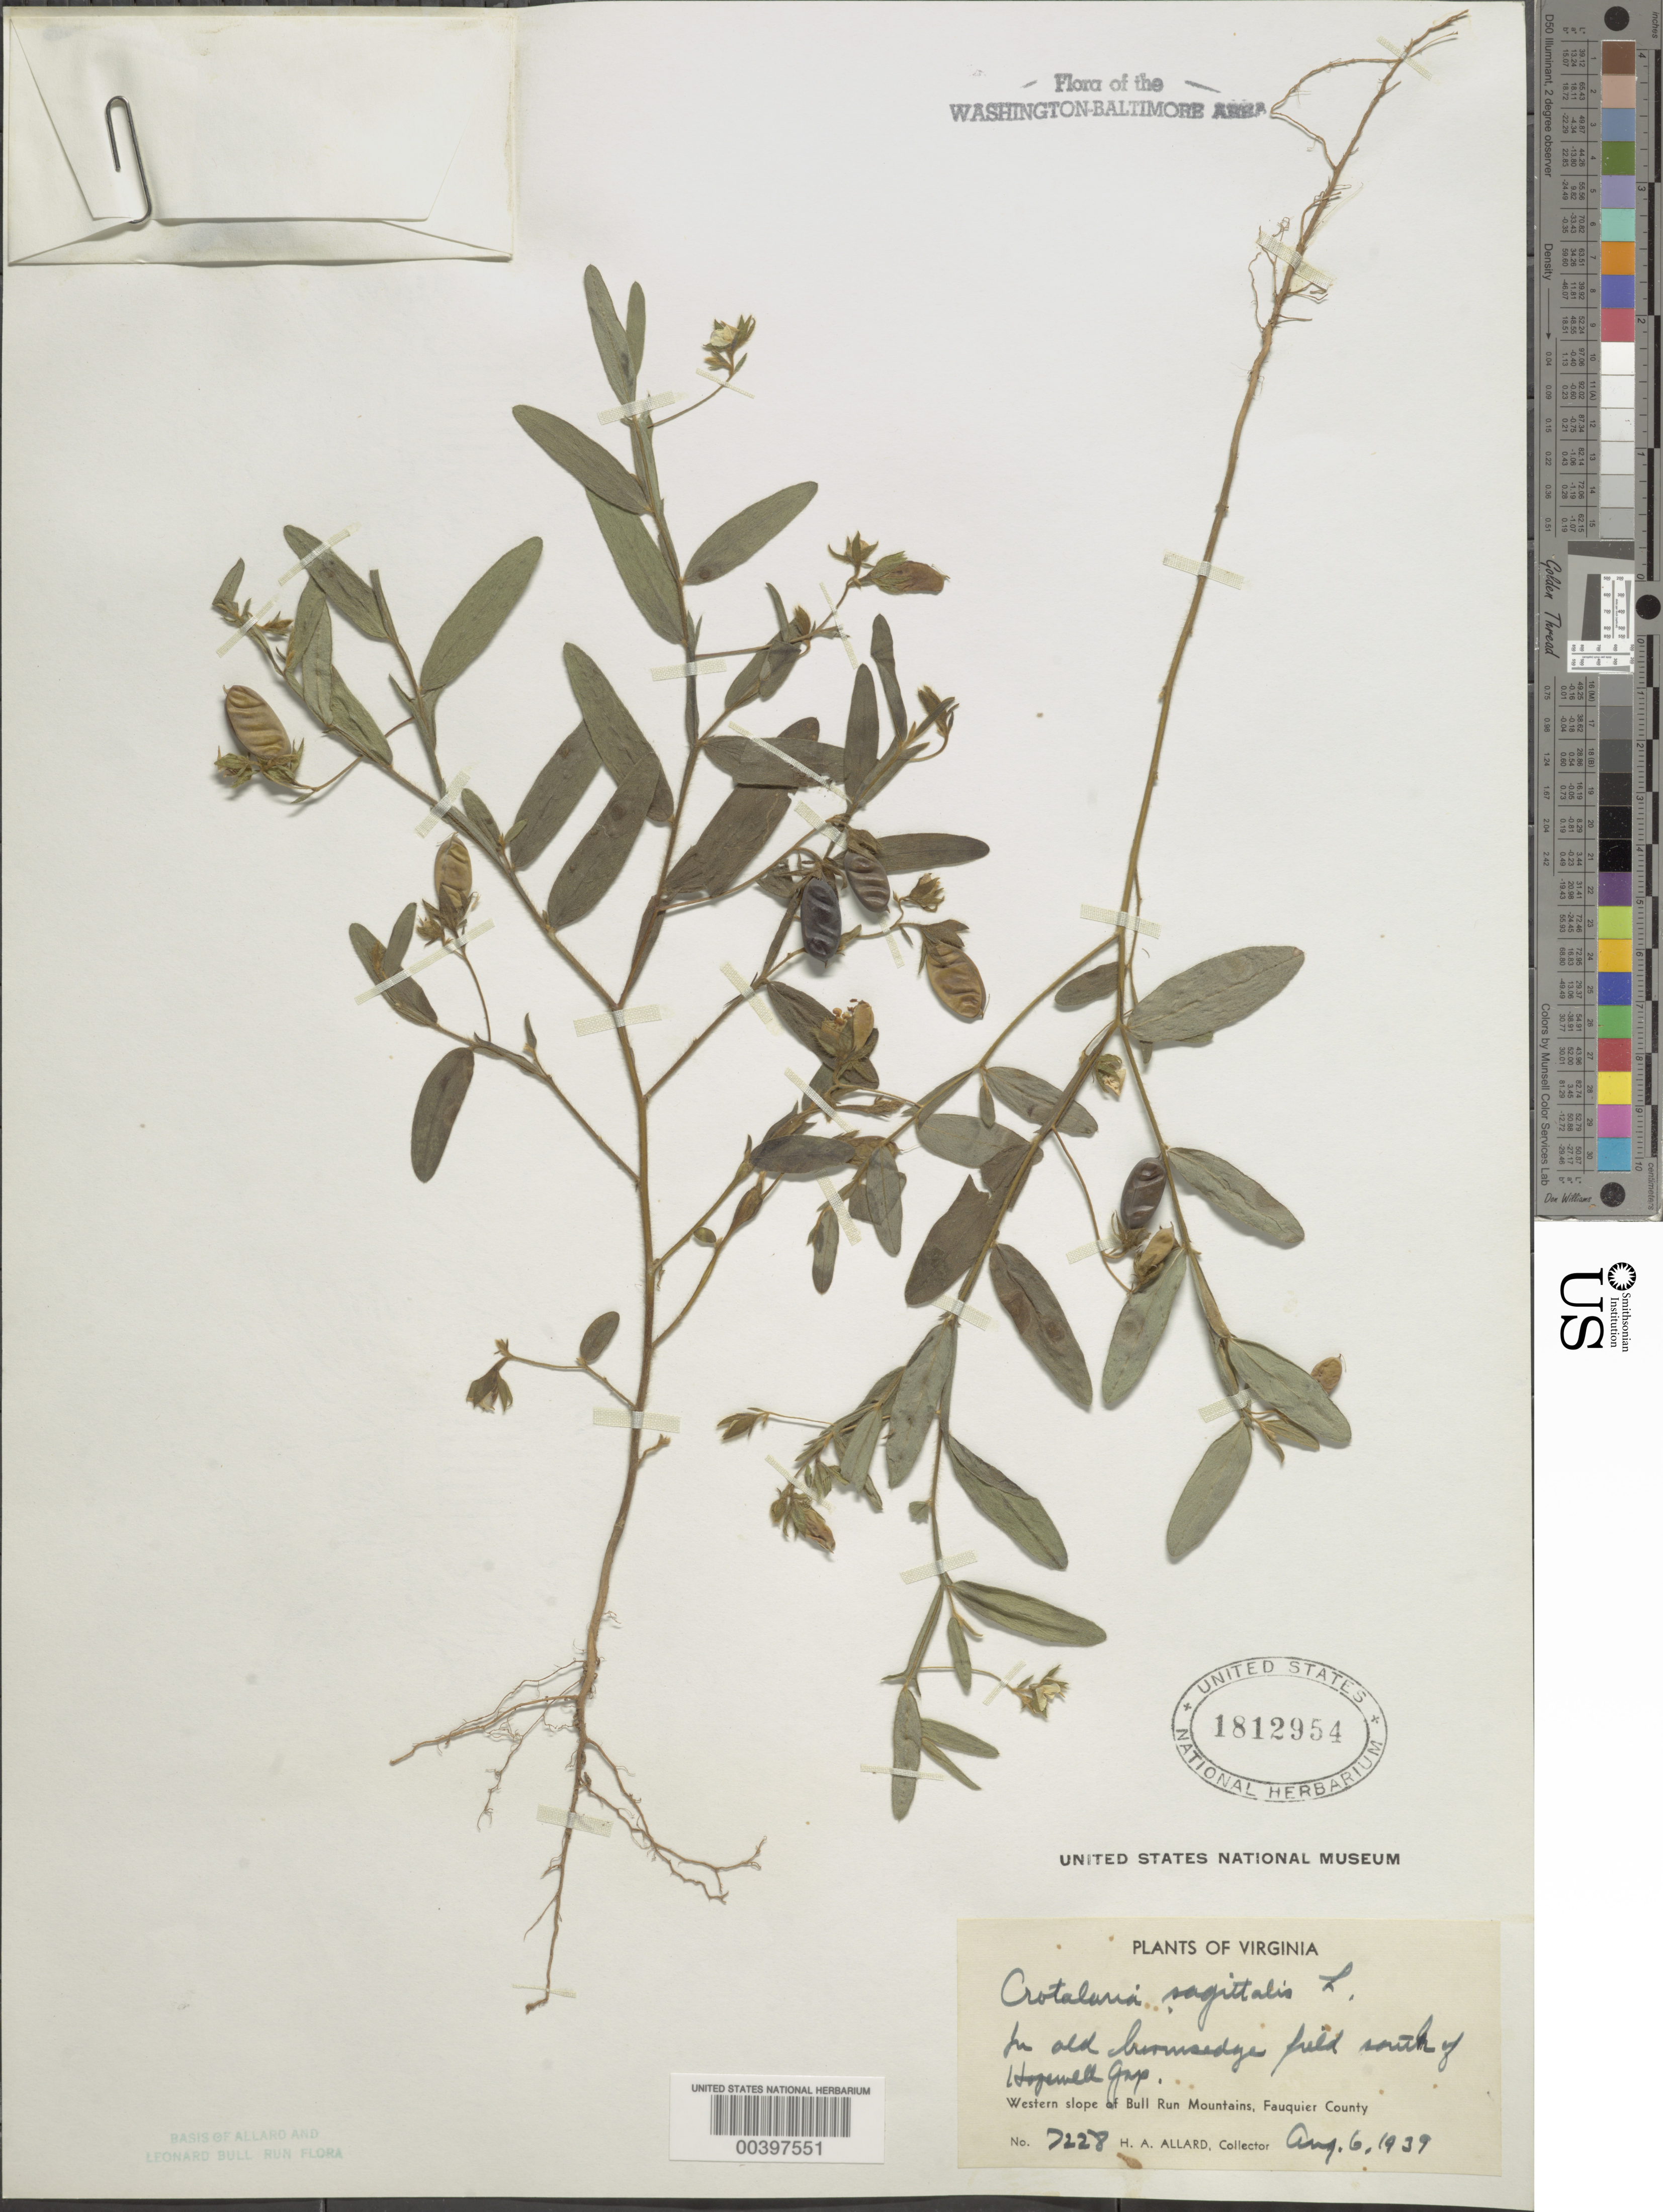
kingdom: Plantae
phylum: Tracheophyta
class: Magnoliopsida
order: Fabales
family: Fabaceae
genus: Crotalaria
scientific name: Crotalaria sagittalis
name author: L.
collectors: H. A. Allard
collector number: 7228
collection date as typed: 06 Aug 1939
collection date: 1939-08-06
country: United States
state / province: Virginia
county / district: Fauquier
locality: South of Hopewell Gap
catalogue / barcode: US 1812954